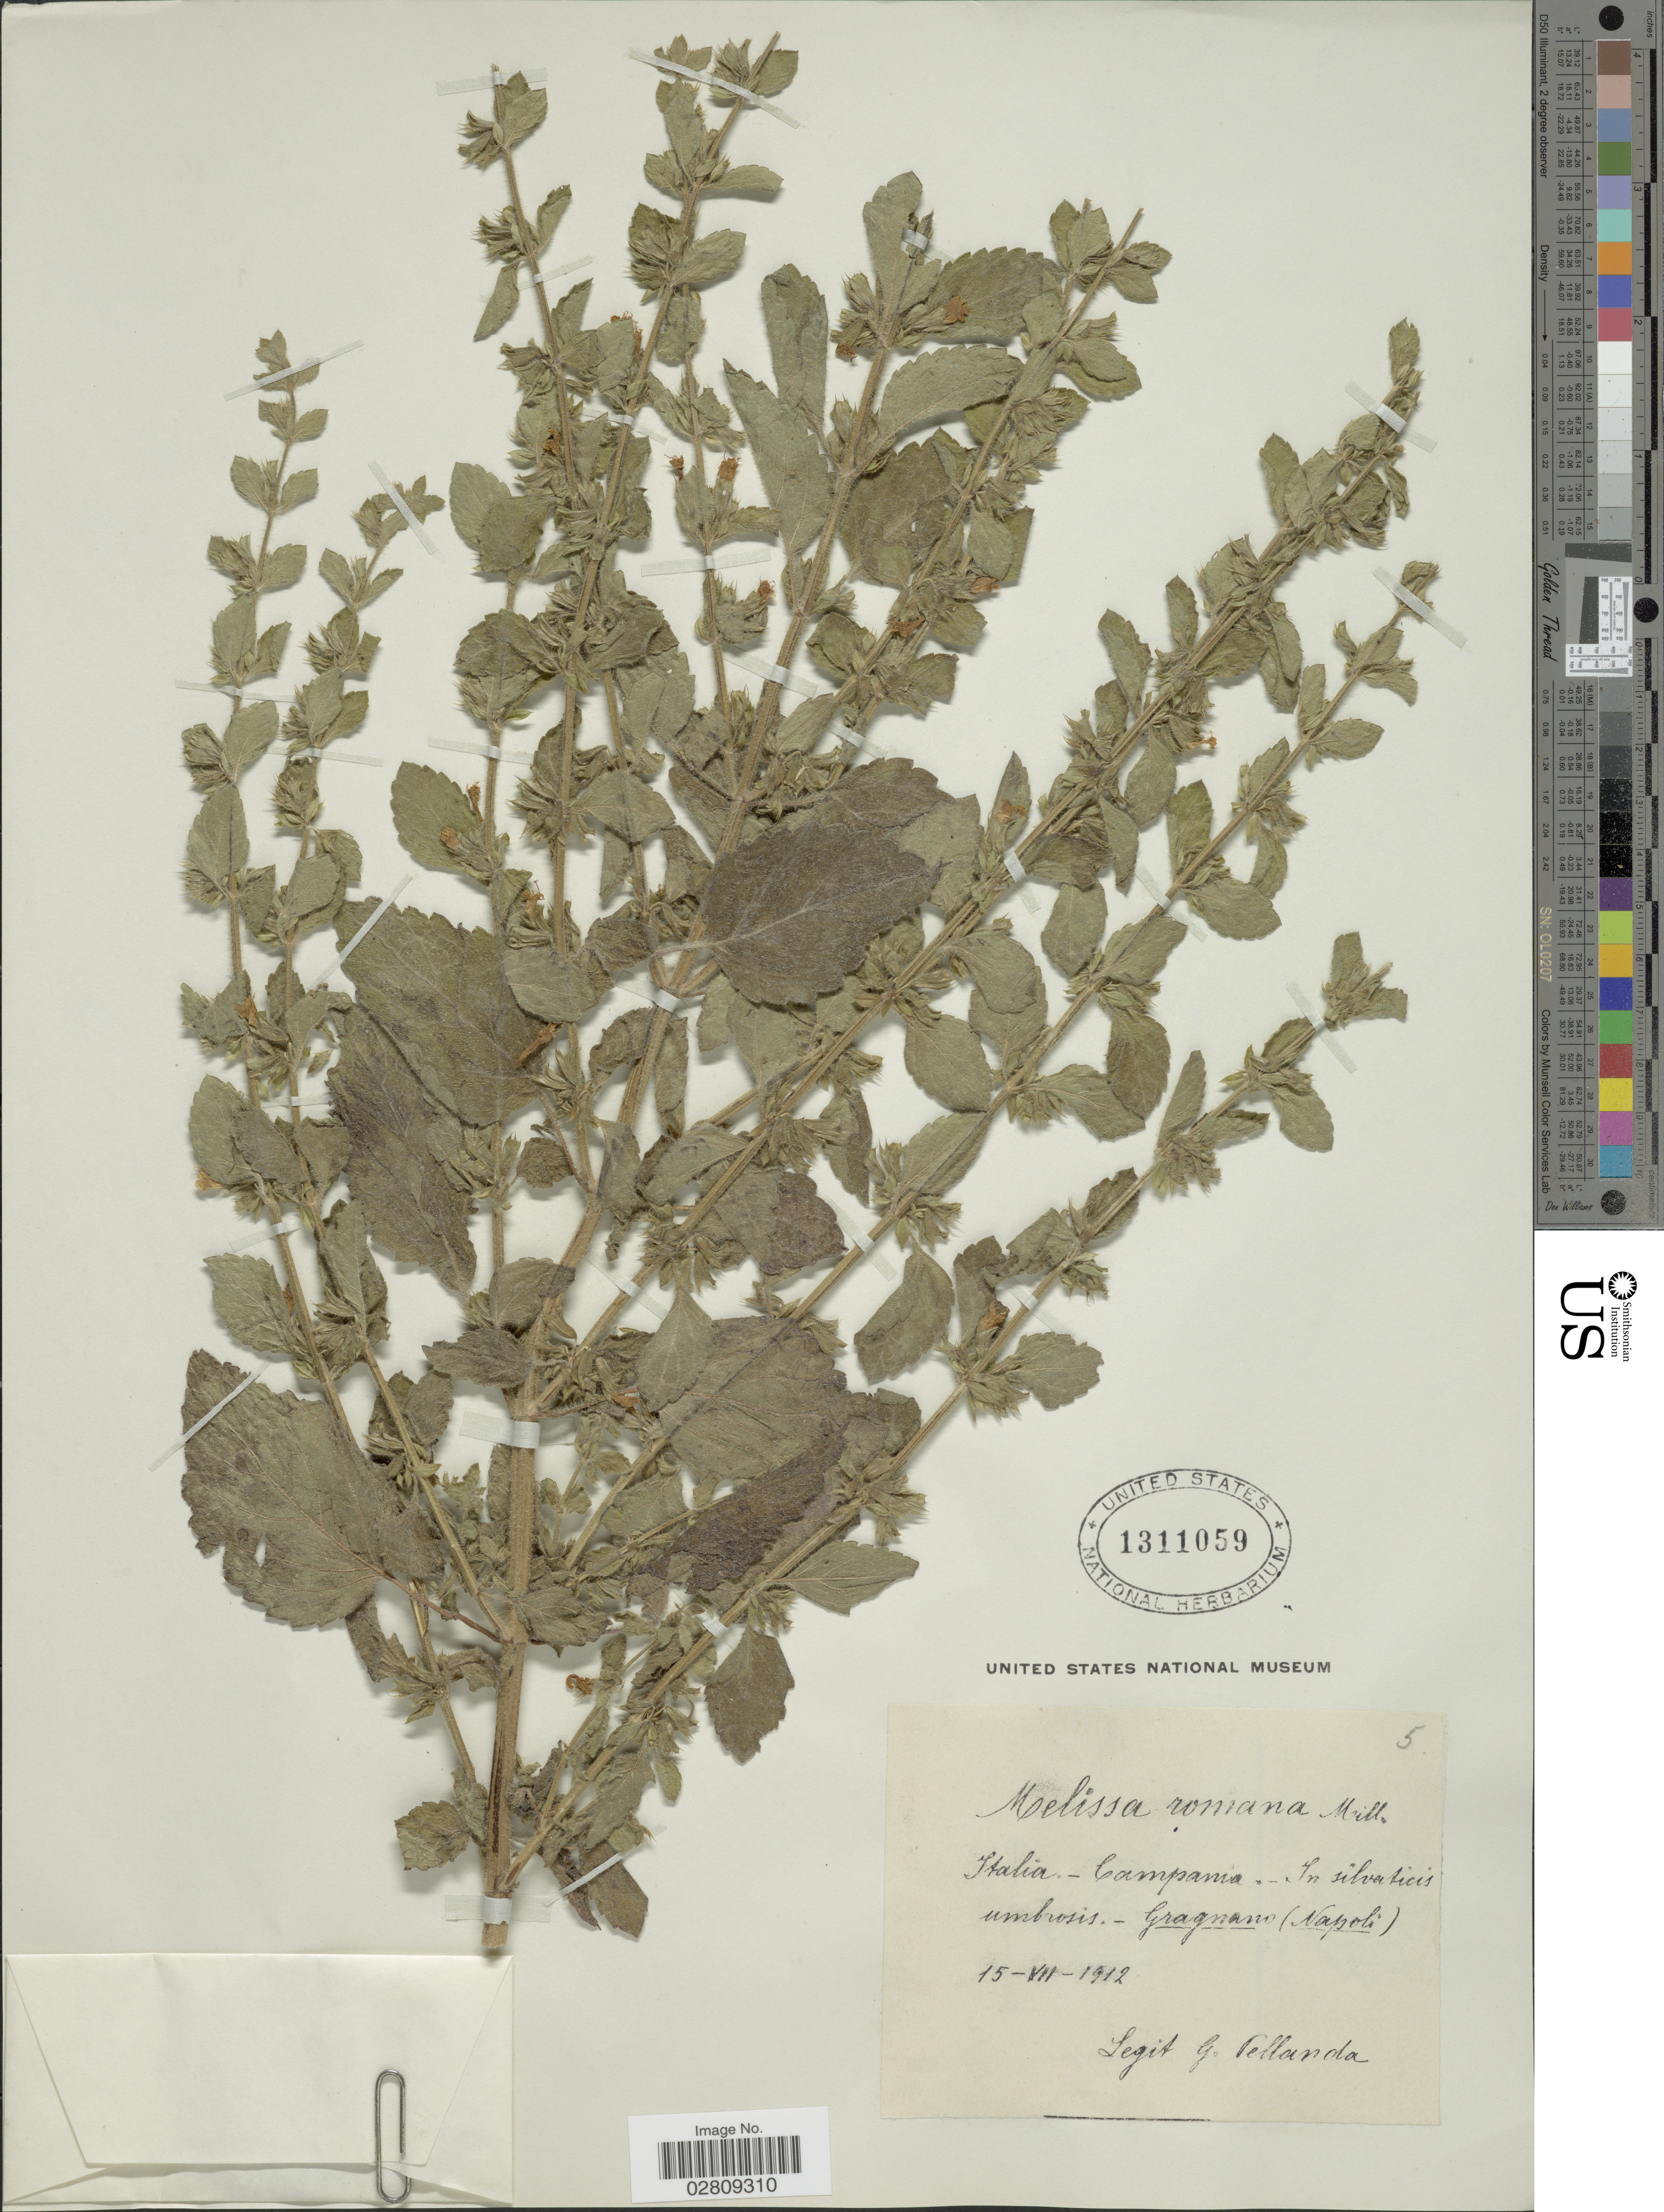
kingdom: Plantae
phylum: Tracheophyta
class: Magnoliopsida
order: Lamiales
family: Lamiaceae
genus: Melissa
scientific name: Melissa officinalis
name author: L.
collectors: G. Pellanda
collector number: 5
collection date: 1912-07-15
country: Italy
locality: Italia - Campania . - In silvaticis umbrosis - Gragnano (Napoli)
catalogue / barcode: US 1311059